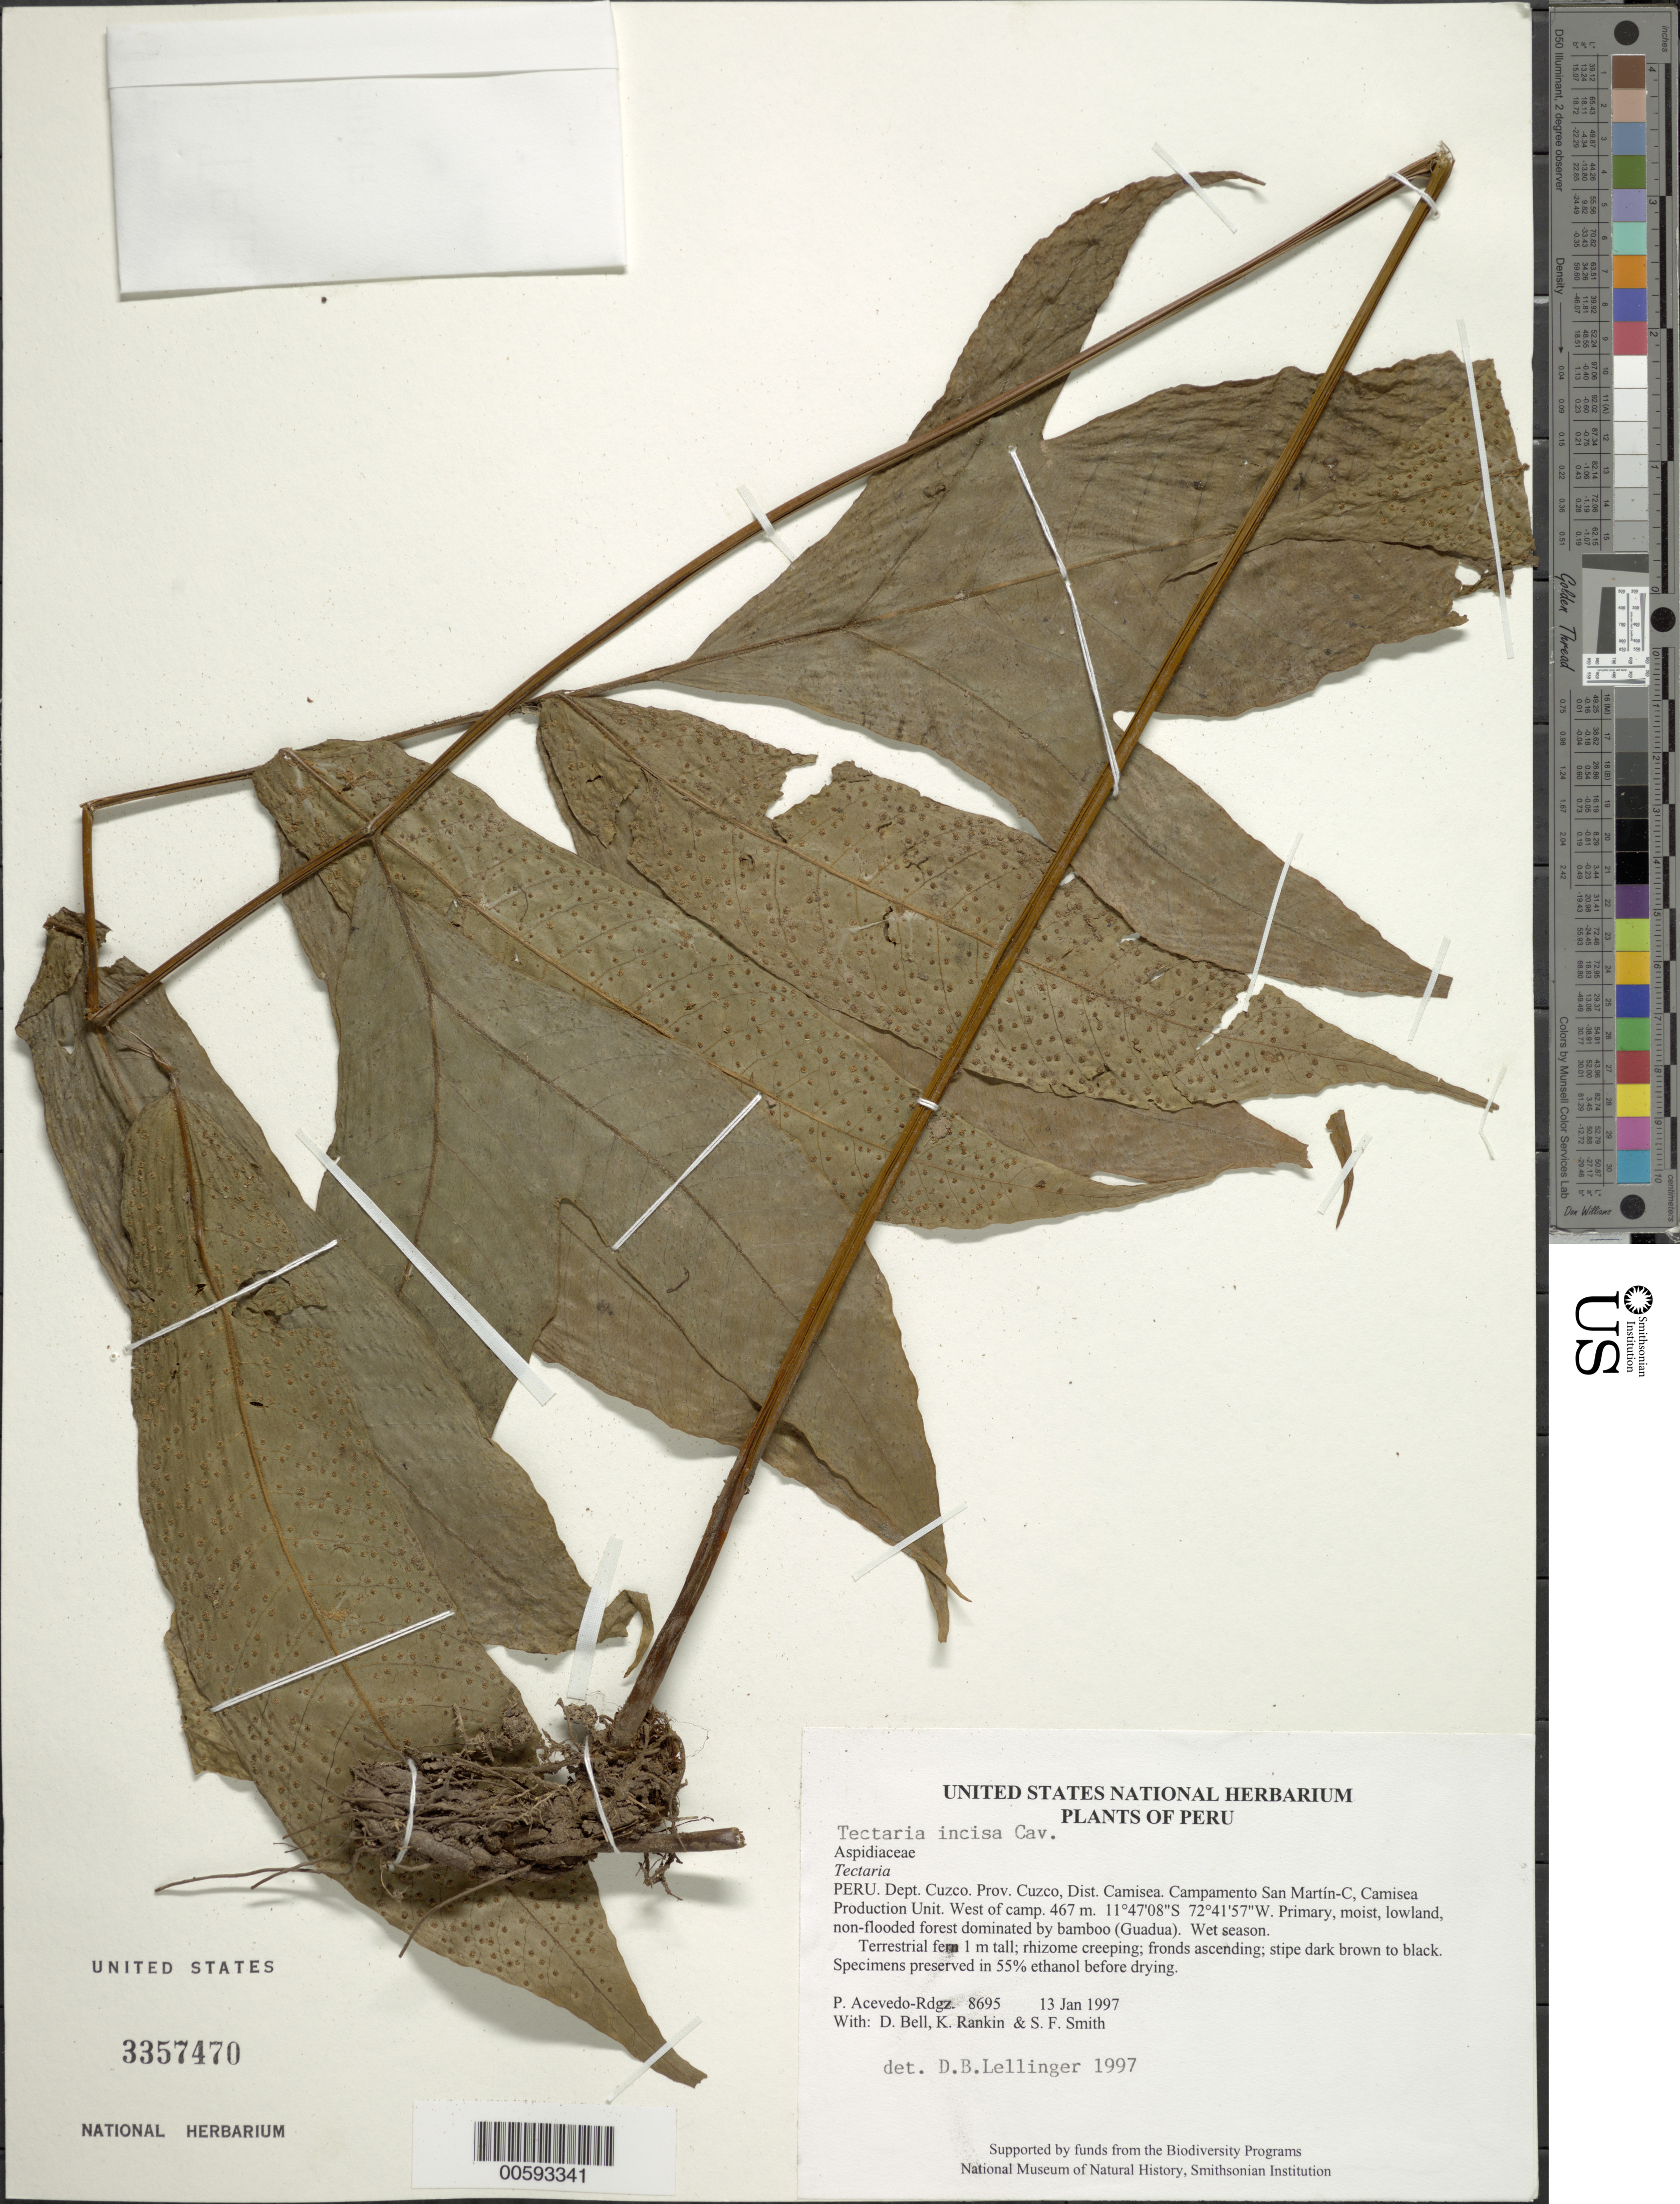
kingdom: Plantae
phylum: Tracheophyta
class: Polypodiopsida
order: Polypodiales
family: Tectariaceae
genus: Tectaria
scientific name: Tectaria incisa var. incisa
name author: Cav.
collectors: P. Acevedo-Rodr., D. A. Bell, K. B. Rankin & S.F. Smith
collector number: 8695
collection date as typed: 13 Jan 1997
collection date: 1997-01-13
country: Peru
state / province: Cusco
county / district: Cusco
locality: Districto Camisea, Campamento San Martín-C, Camisea Production Unit. West of camp.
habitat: Primary, moist, lowland, non-flooded forest dominated by bamboo (Guadua). Wet season.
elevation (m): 467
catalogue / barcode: US 3357470